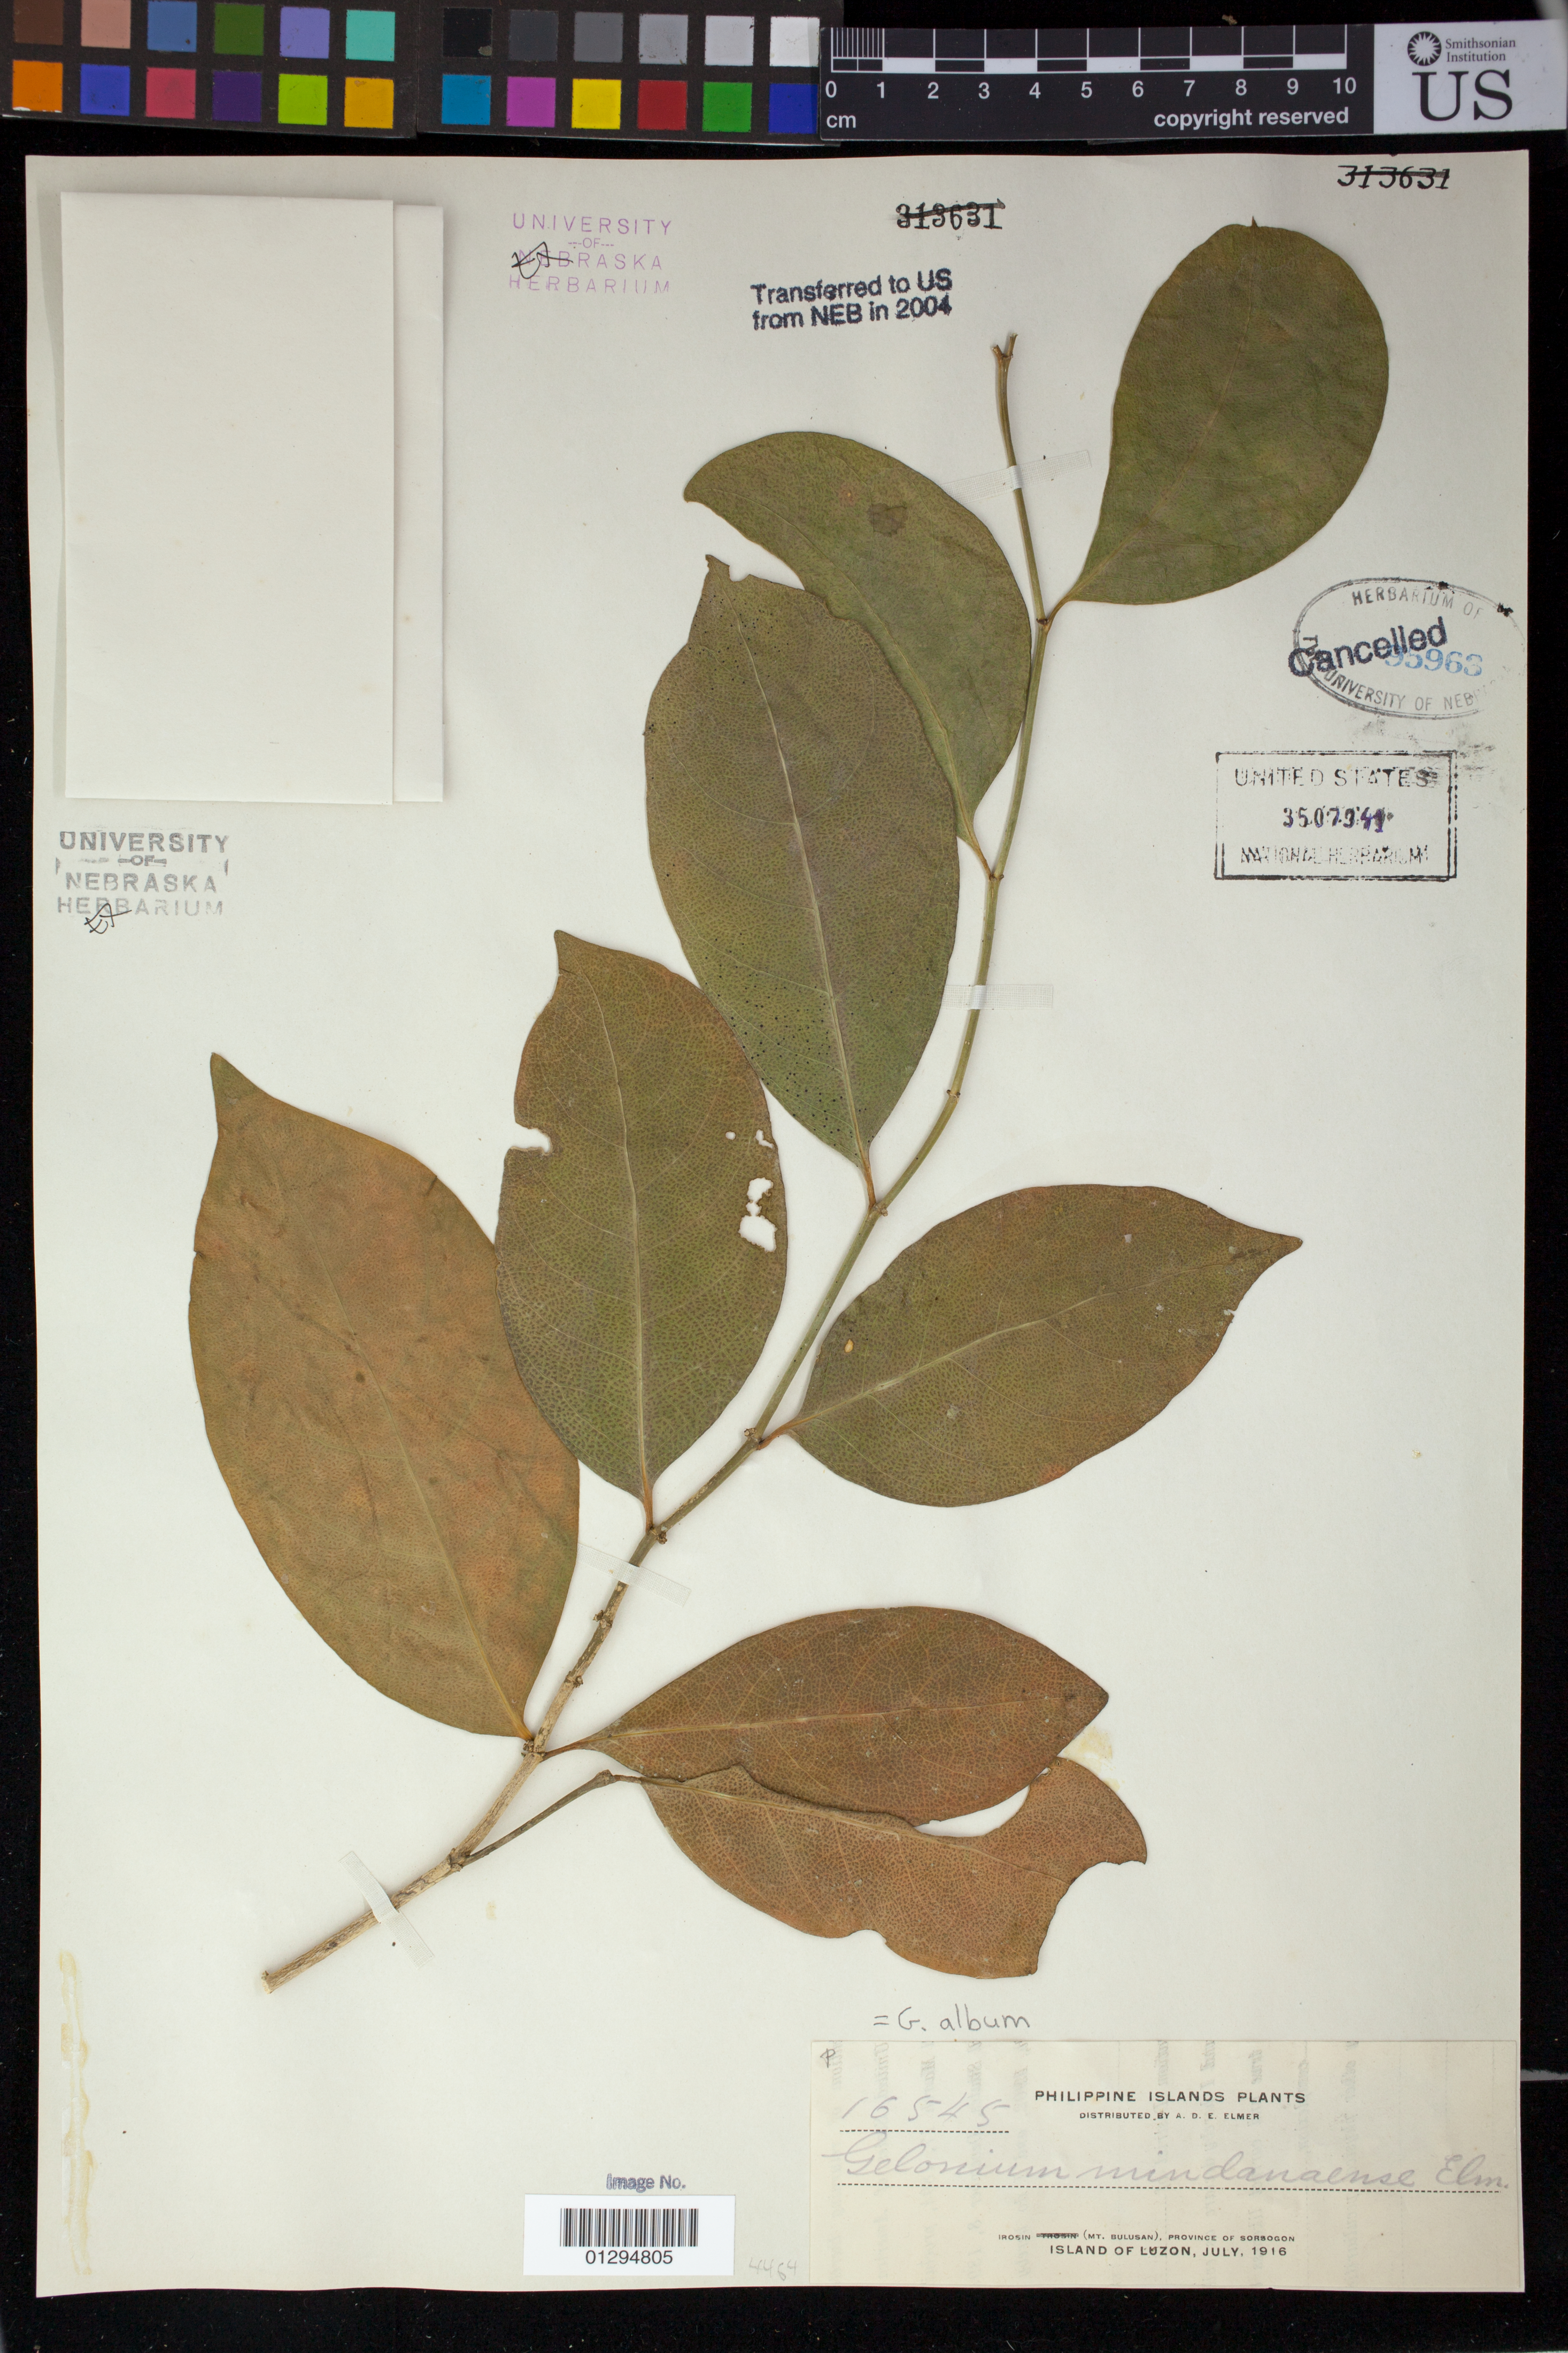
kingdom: Plantae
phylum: Tracheophyta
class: Magnoliopsida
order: Malpighiales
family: Euphorbiaceae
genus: Suregada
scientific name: Suregada glomerulata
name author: (Blume) Baill.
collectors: A. D. E. Elmer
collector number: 16545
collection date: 1916-07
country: Philippines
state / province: Bicol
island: Luzon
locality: Irosin (Mt. Bulusan), Province of Sorsogon, Island of Luzon.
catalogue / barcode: US 3507341